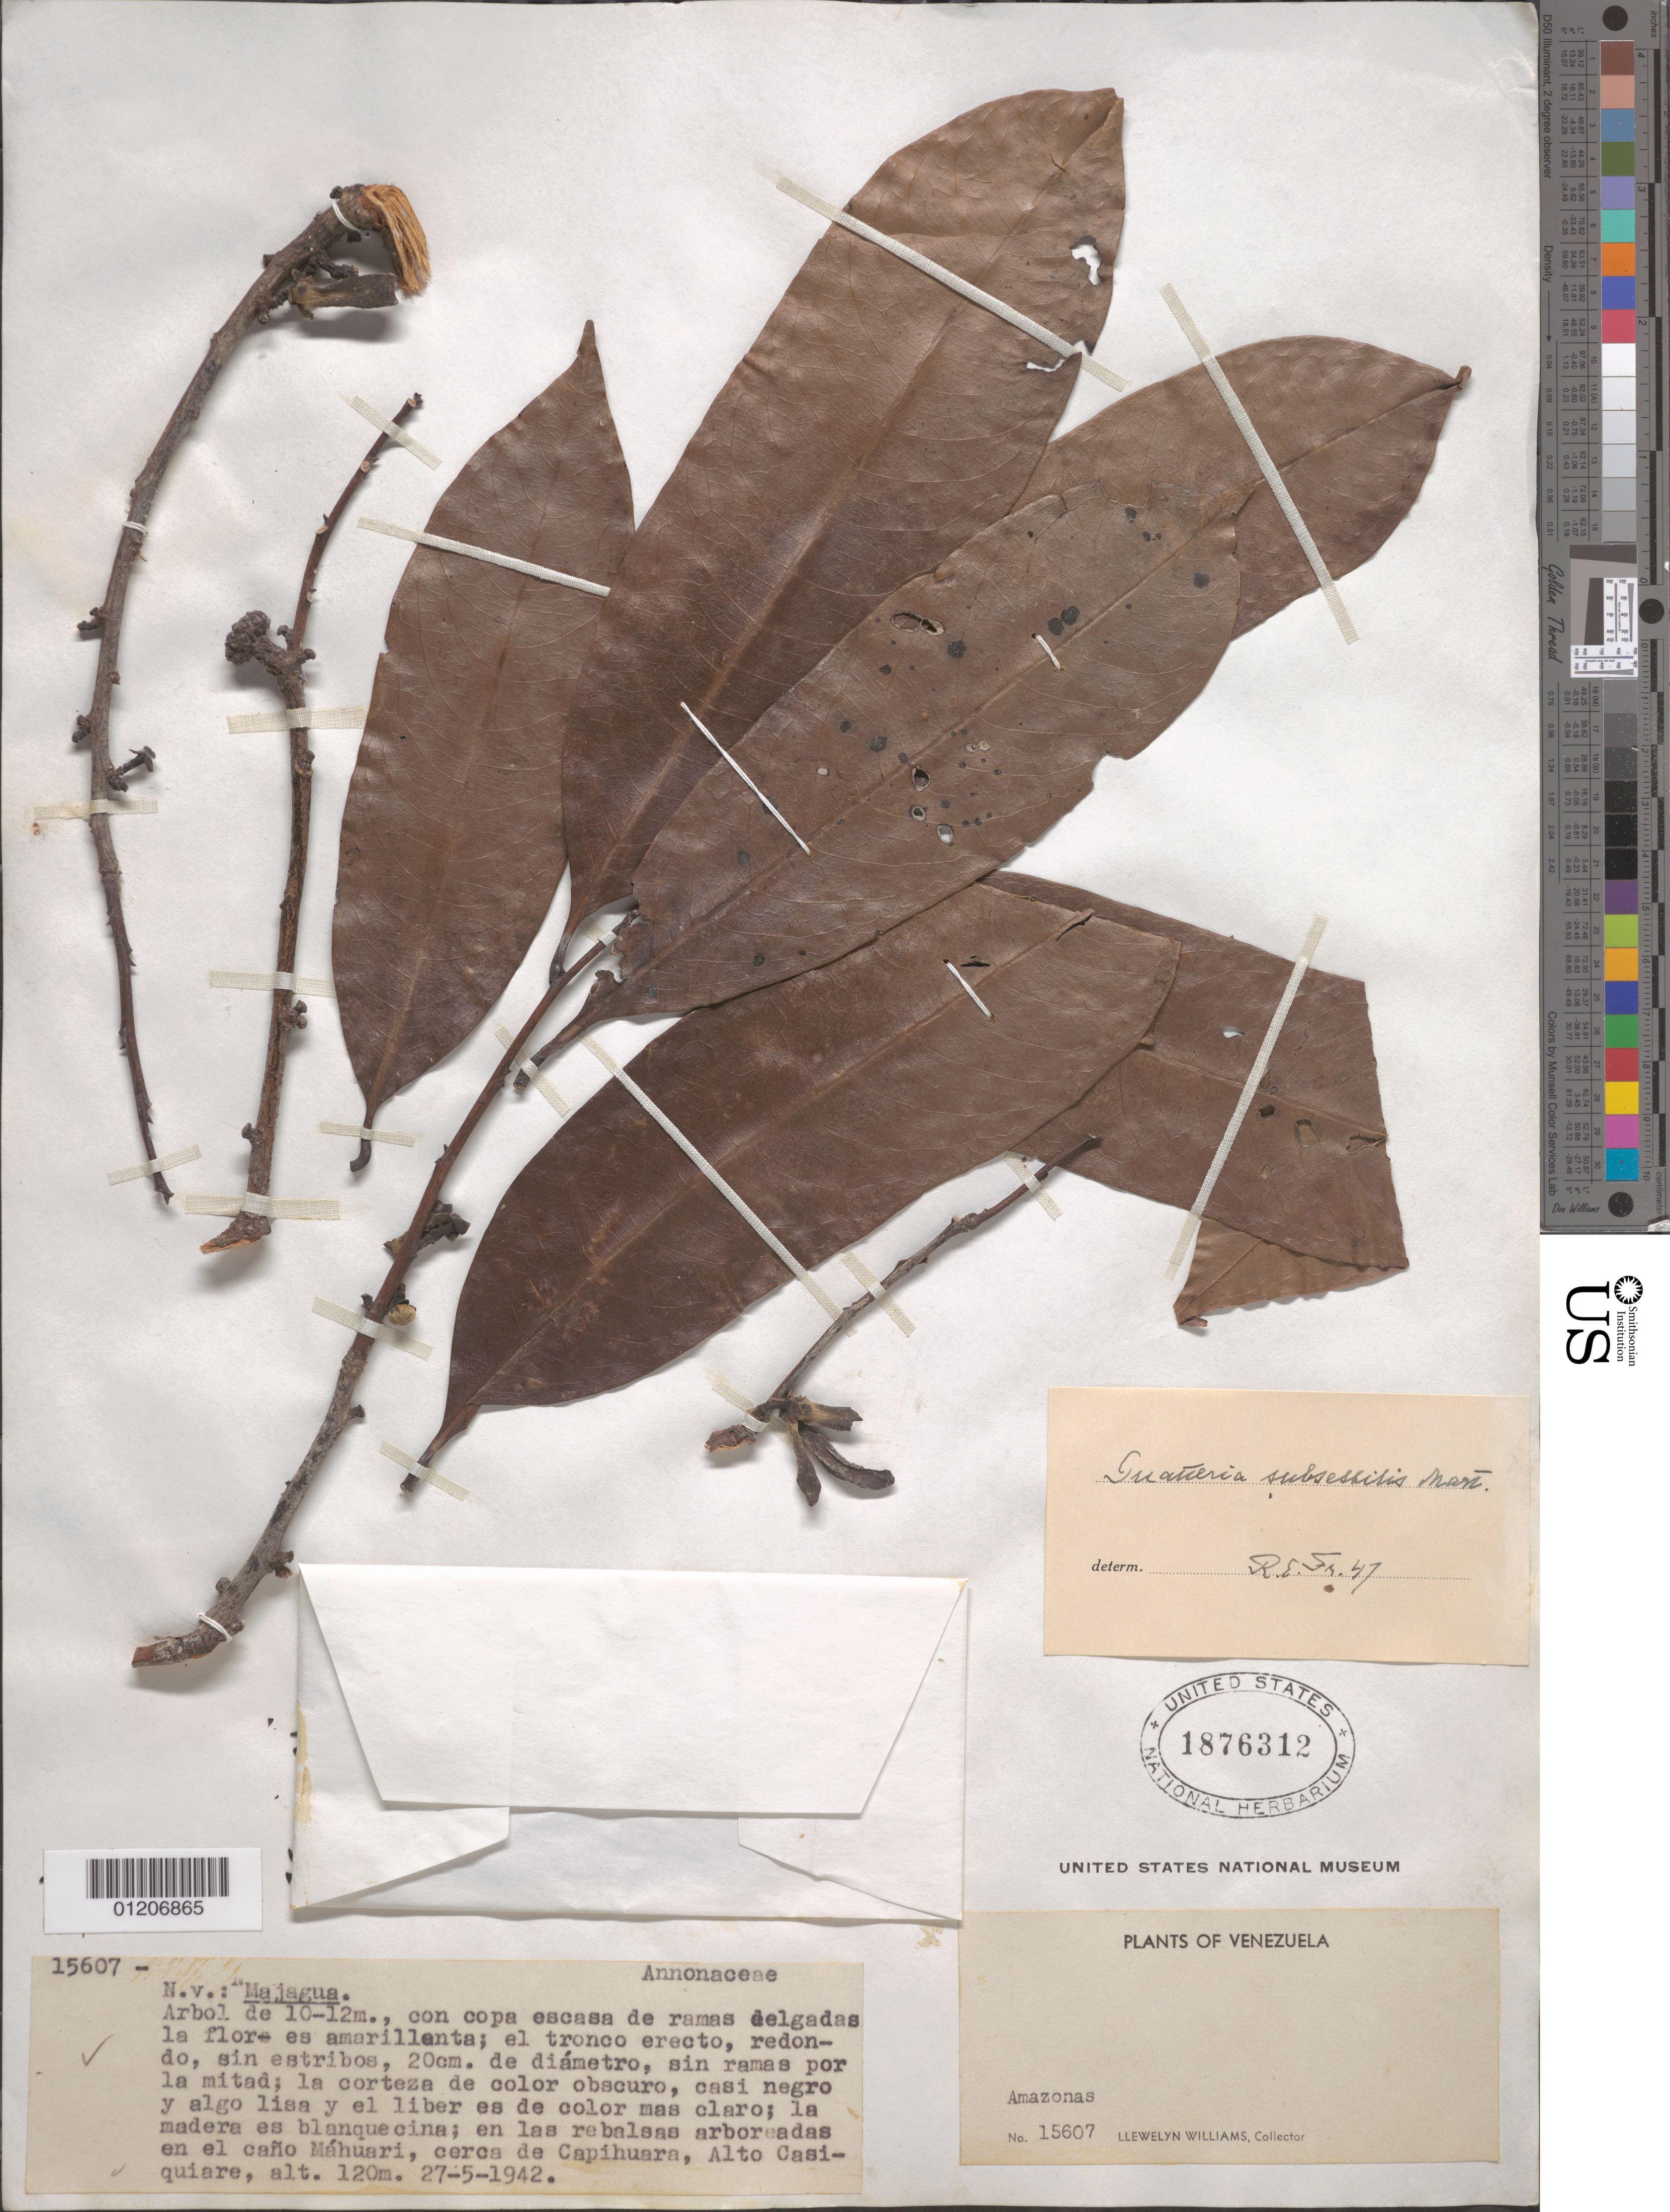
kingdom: Plantae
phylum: Tracheophyta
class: Magnoliopsida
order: Magnoliales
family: Annonaceae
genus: Guatteria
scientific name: Guatteria subsessilis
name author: Mart.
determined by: Smith, R. E.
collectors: L. Williams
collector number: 15607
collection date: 1942-05-27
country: Venezuela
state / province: Amazonas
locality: Cano Máhuari, cerca de Capihuara, Alto Casiquiare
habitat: Rebalsas arboreadas en el cano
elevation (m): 120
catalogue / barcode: US 1876312